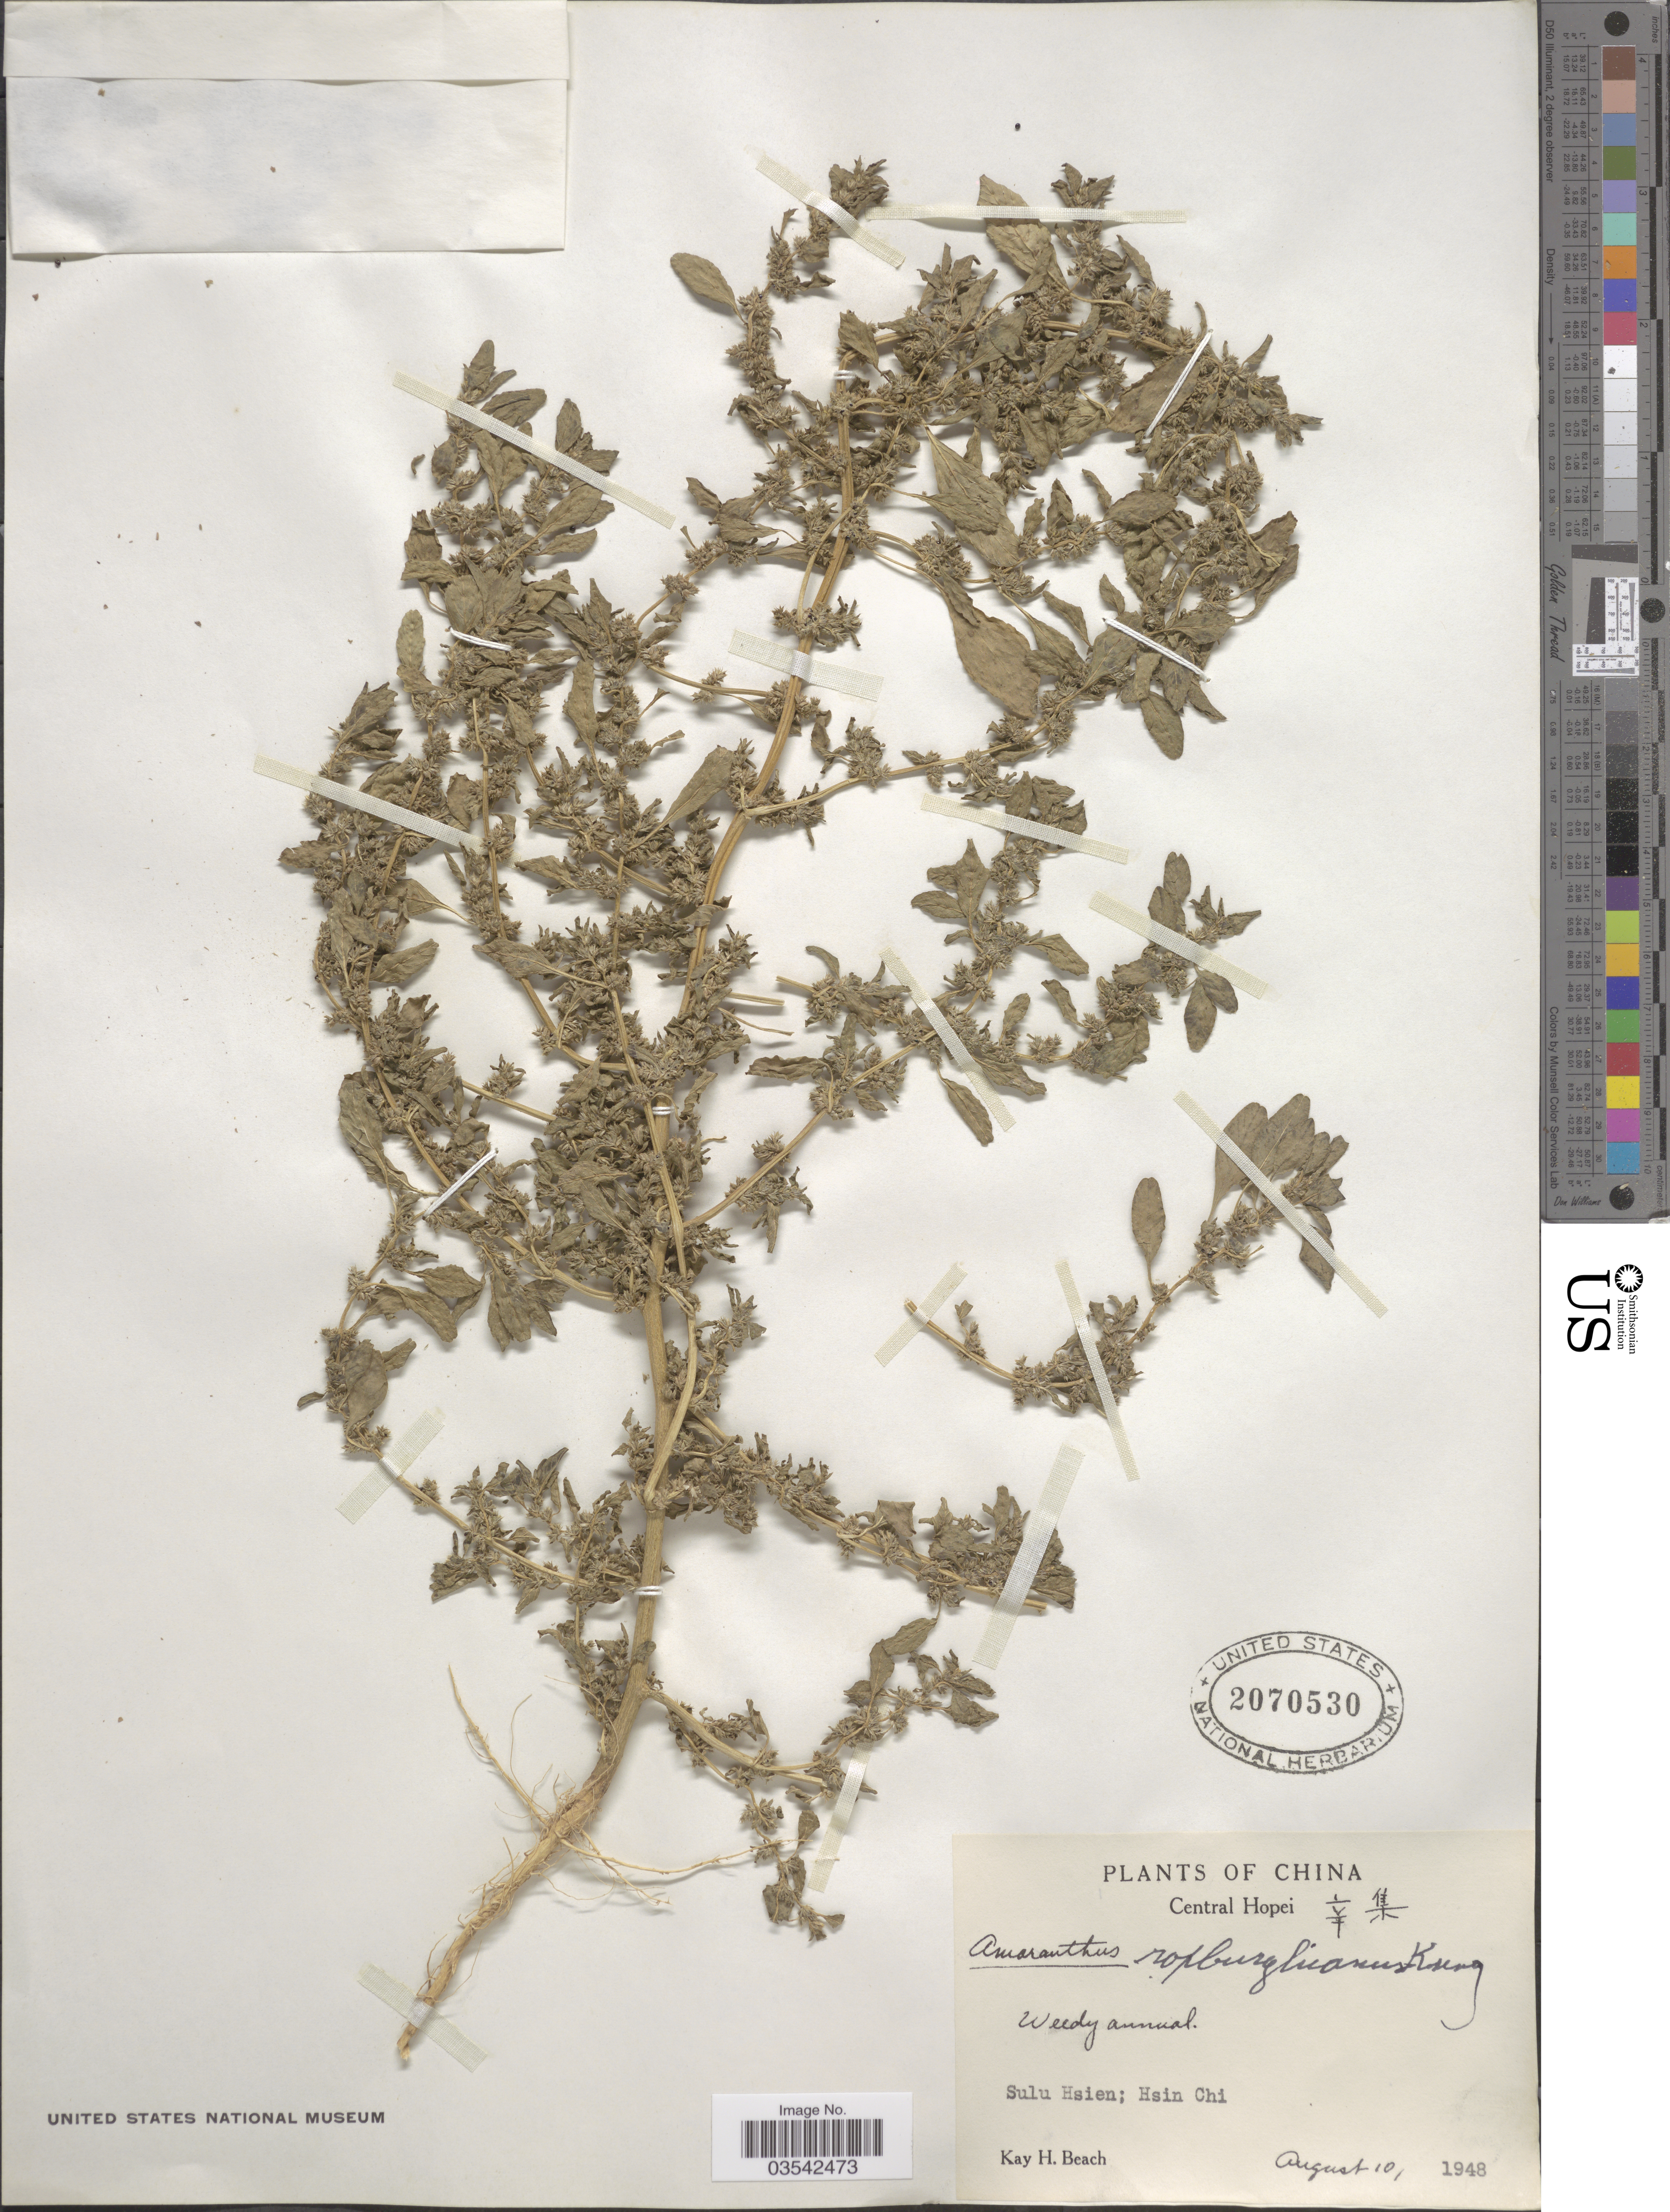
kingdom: Plantae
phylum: Tracheophyta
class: Magnoliopsida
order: Caryophyllales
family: Amaranthaceae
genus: Amaranthus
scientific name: Amaranthus roxburgianus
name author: (Roxb.) Nevski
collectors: K. H. Beach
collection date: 1948-08-10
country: China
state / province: Hebei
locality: Central Hopei. Sulu Hsien; Hsin Chi.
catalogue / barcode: US 2070530